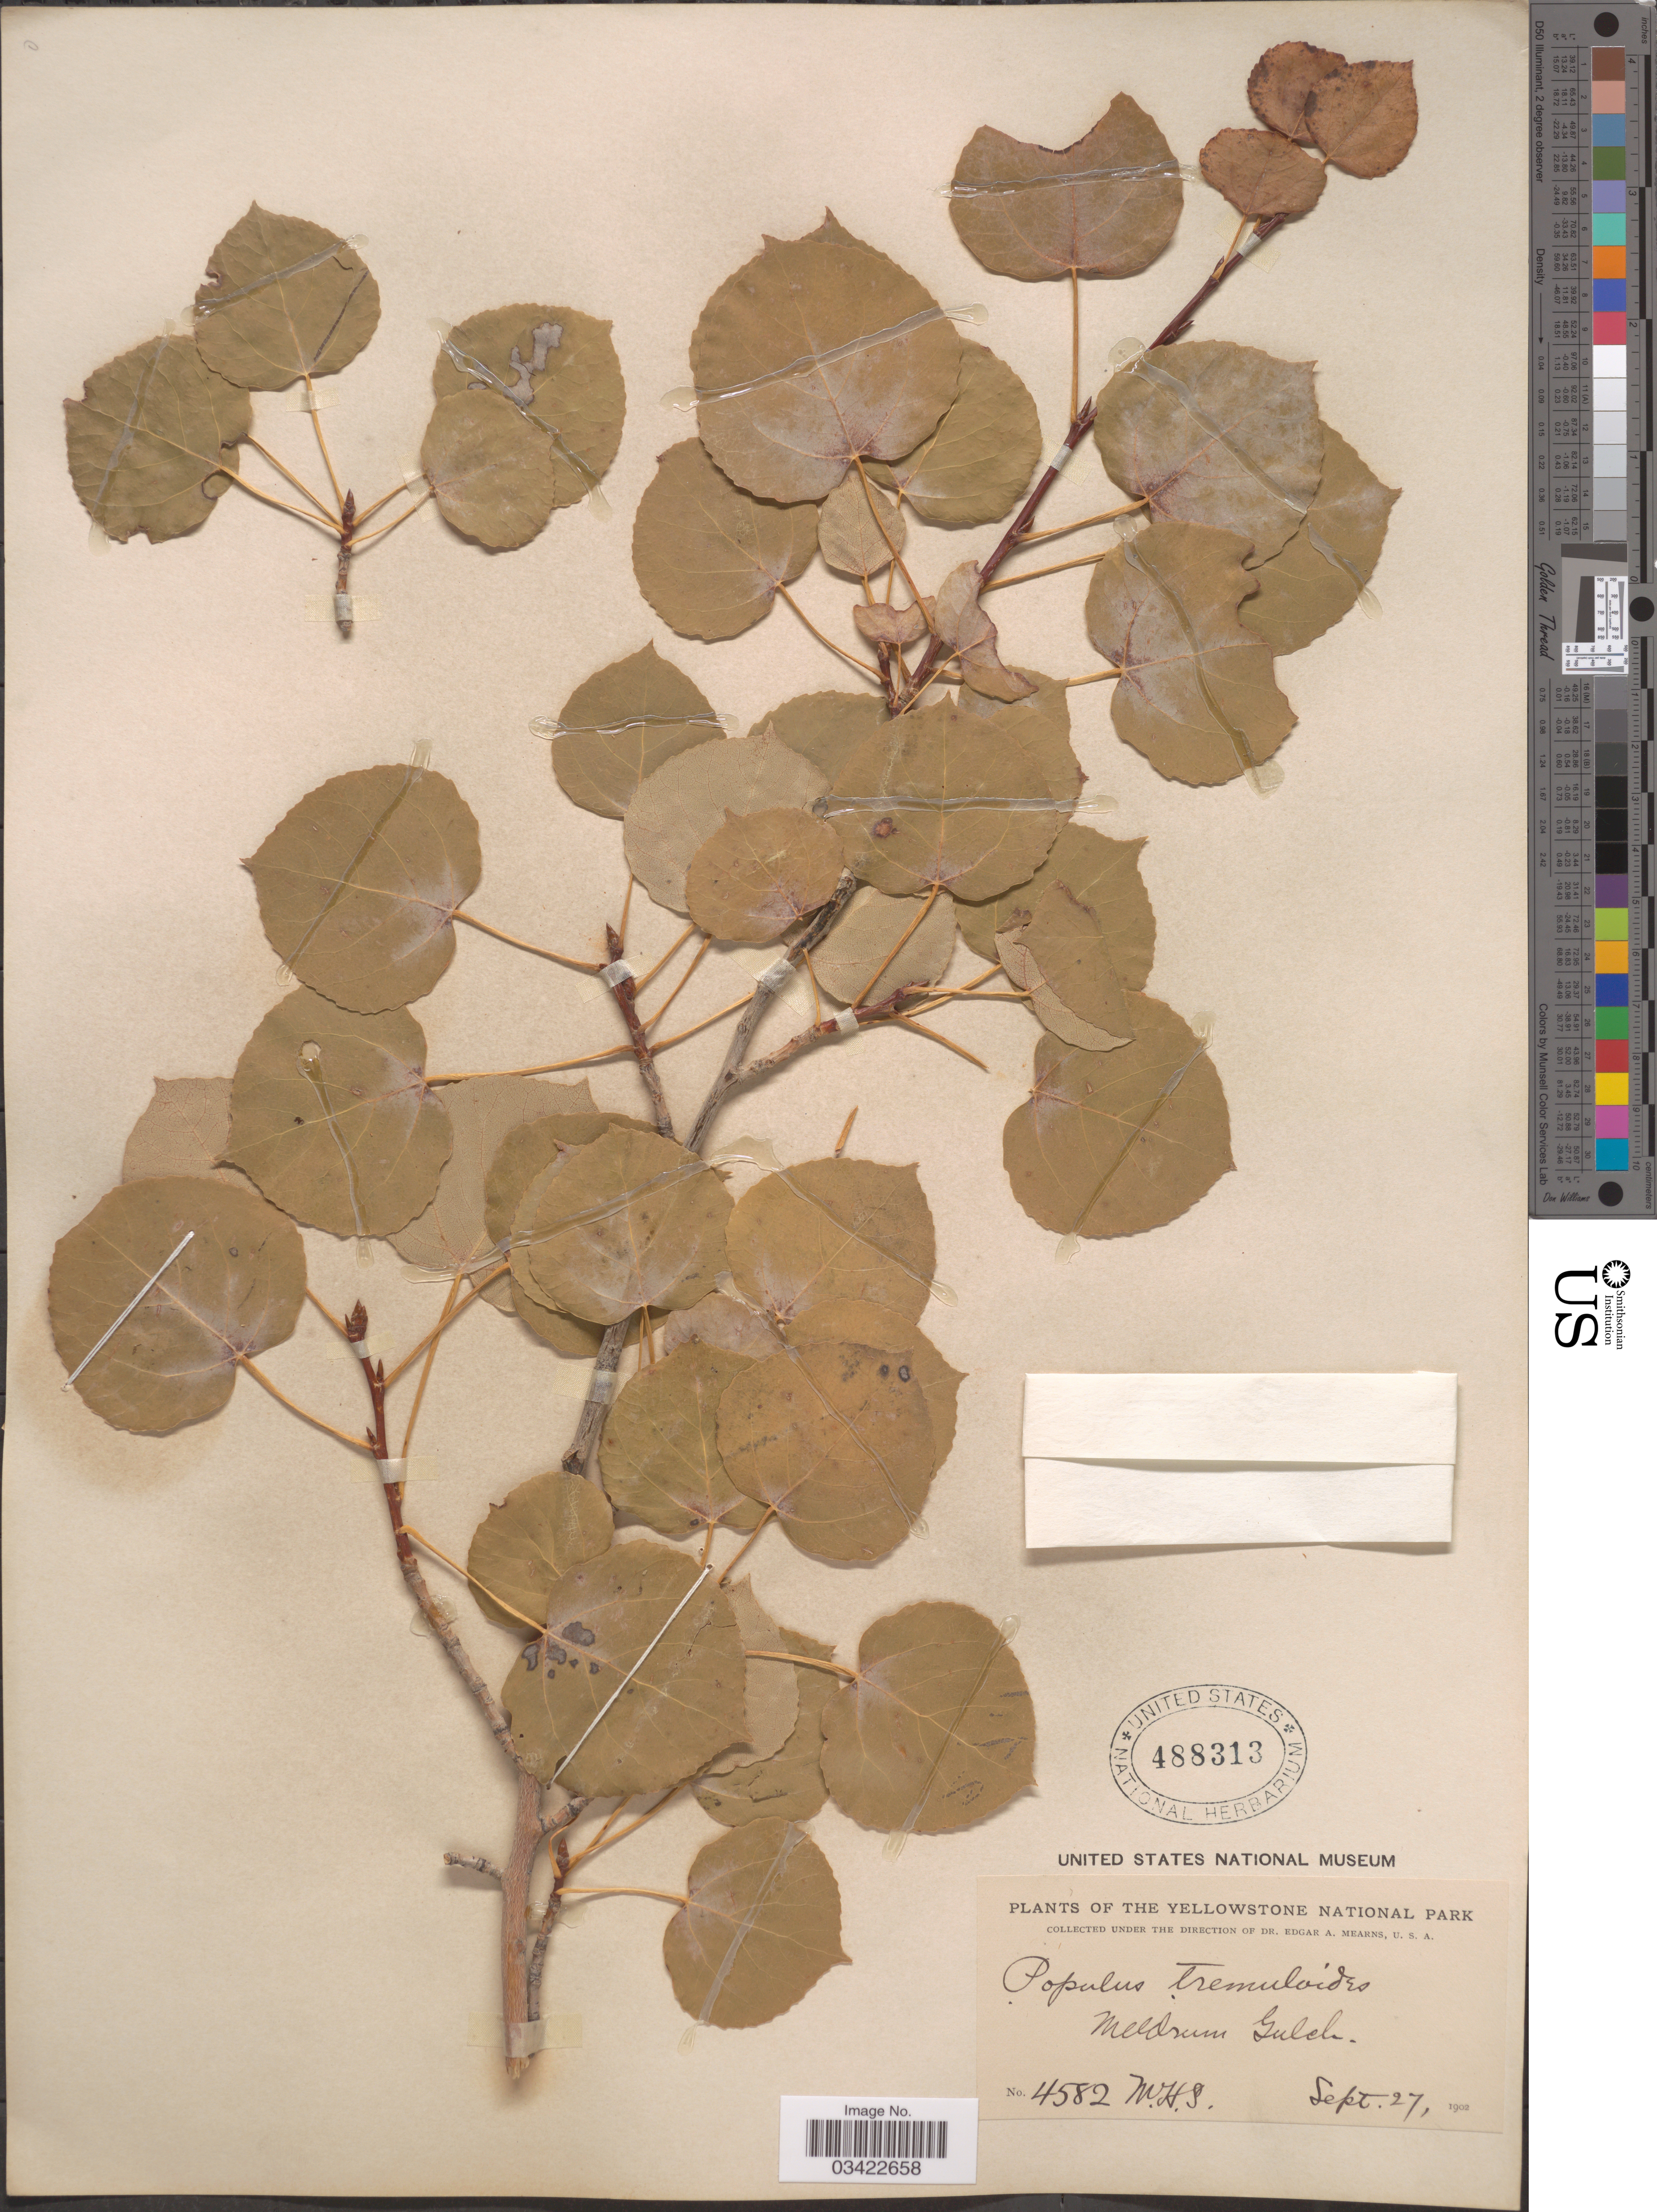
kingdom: Plantae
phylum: Tracheophyta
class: Magnoliopsida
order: Malpighiales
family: Salicaceae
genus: Populus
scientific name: Populus tremuloides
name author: Michx.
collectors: M. H. S.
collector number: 4585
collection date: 1902-09-27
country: United States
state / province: Wyoming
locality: The Yellowstone National Park. Meldrum Gulch.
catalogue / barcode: US 488313